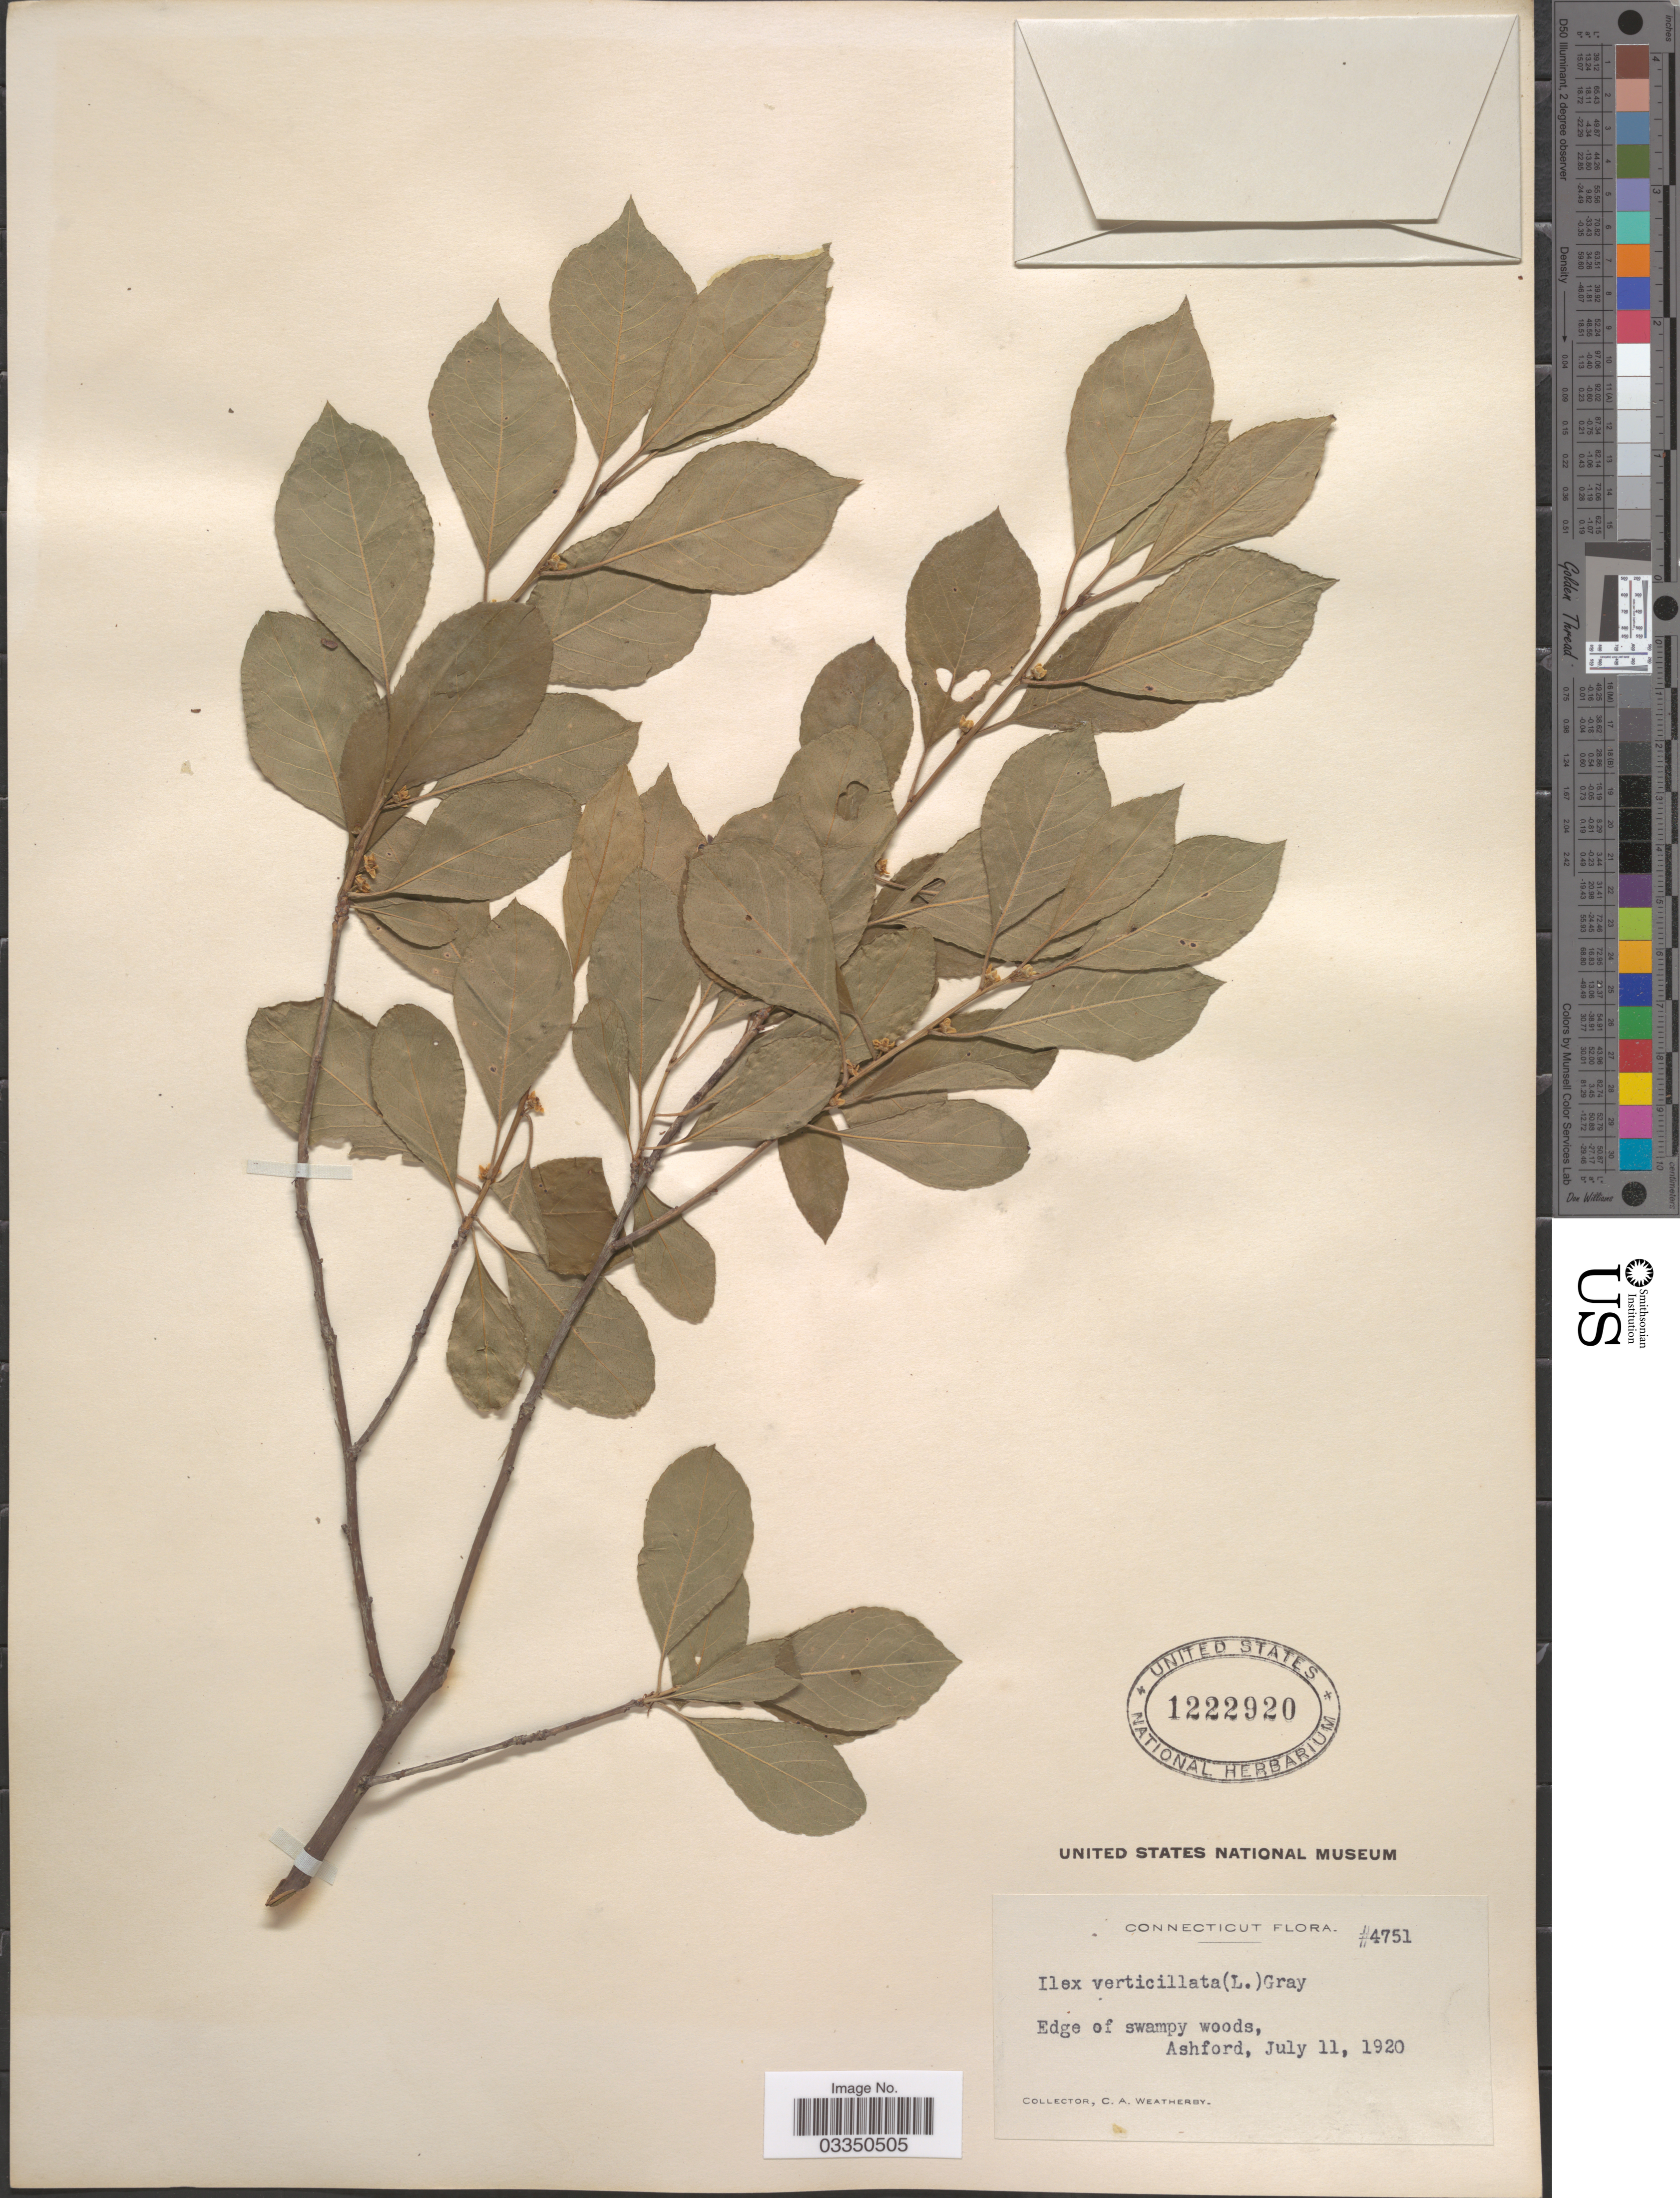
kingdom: Plantae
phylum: Tracheophyta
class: Magnoliopsida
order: Aquifoliales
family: Aquifoliaceae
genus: Ilex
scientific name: Ilex verticillata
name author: (L.) A. Gray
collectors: C. A. Weatherby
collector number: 4751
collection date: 1920-07-11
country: United States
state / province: Connecticut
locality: Ashford.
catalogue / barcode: US 1222920